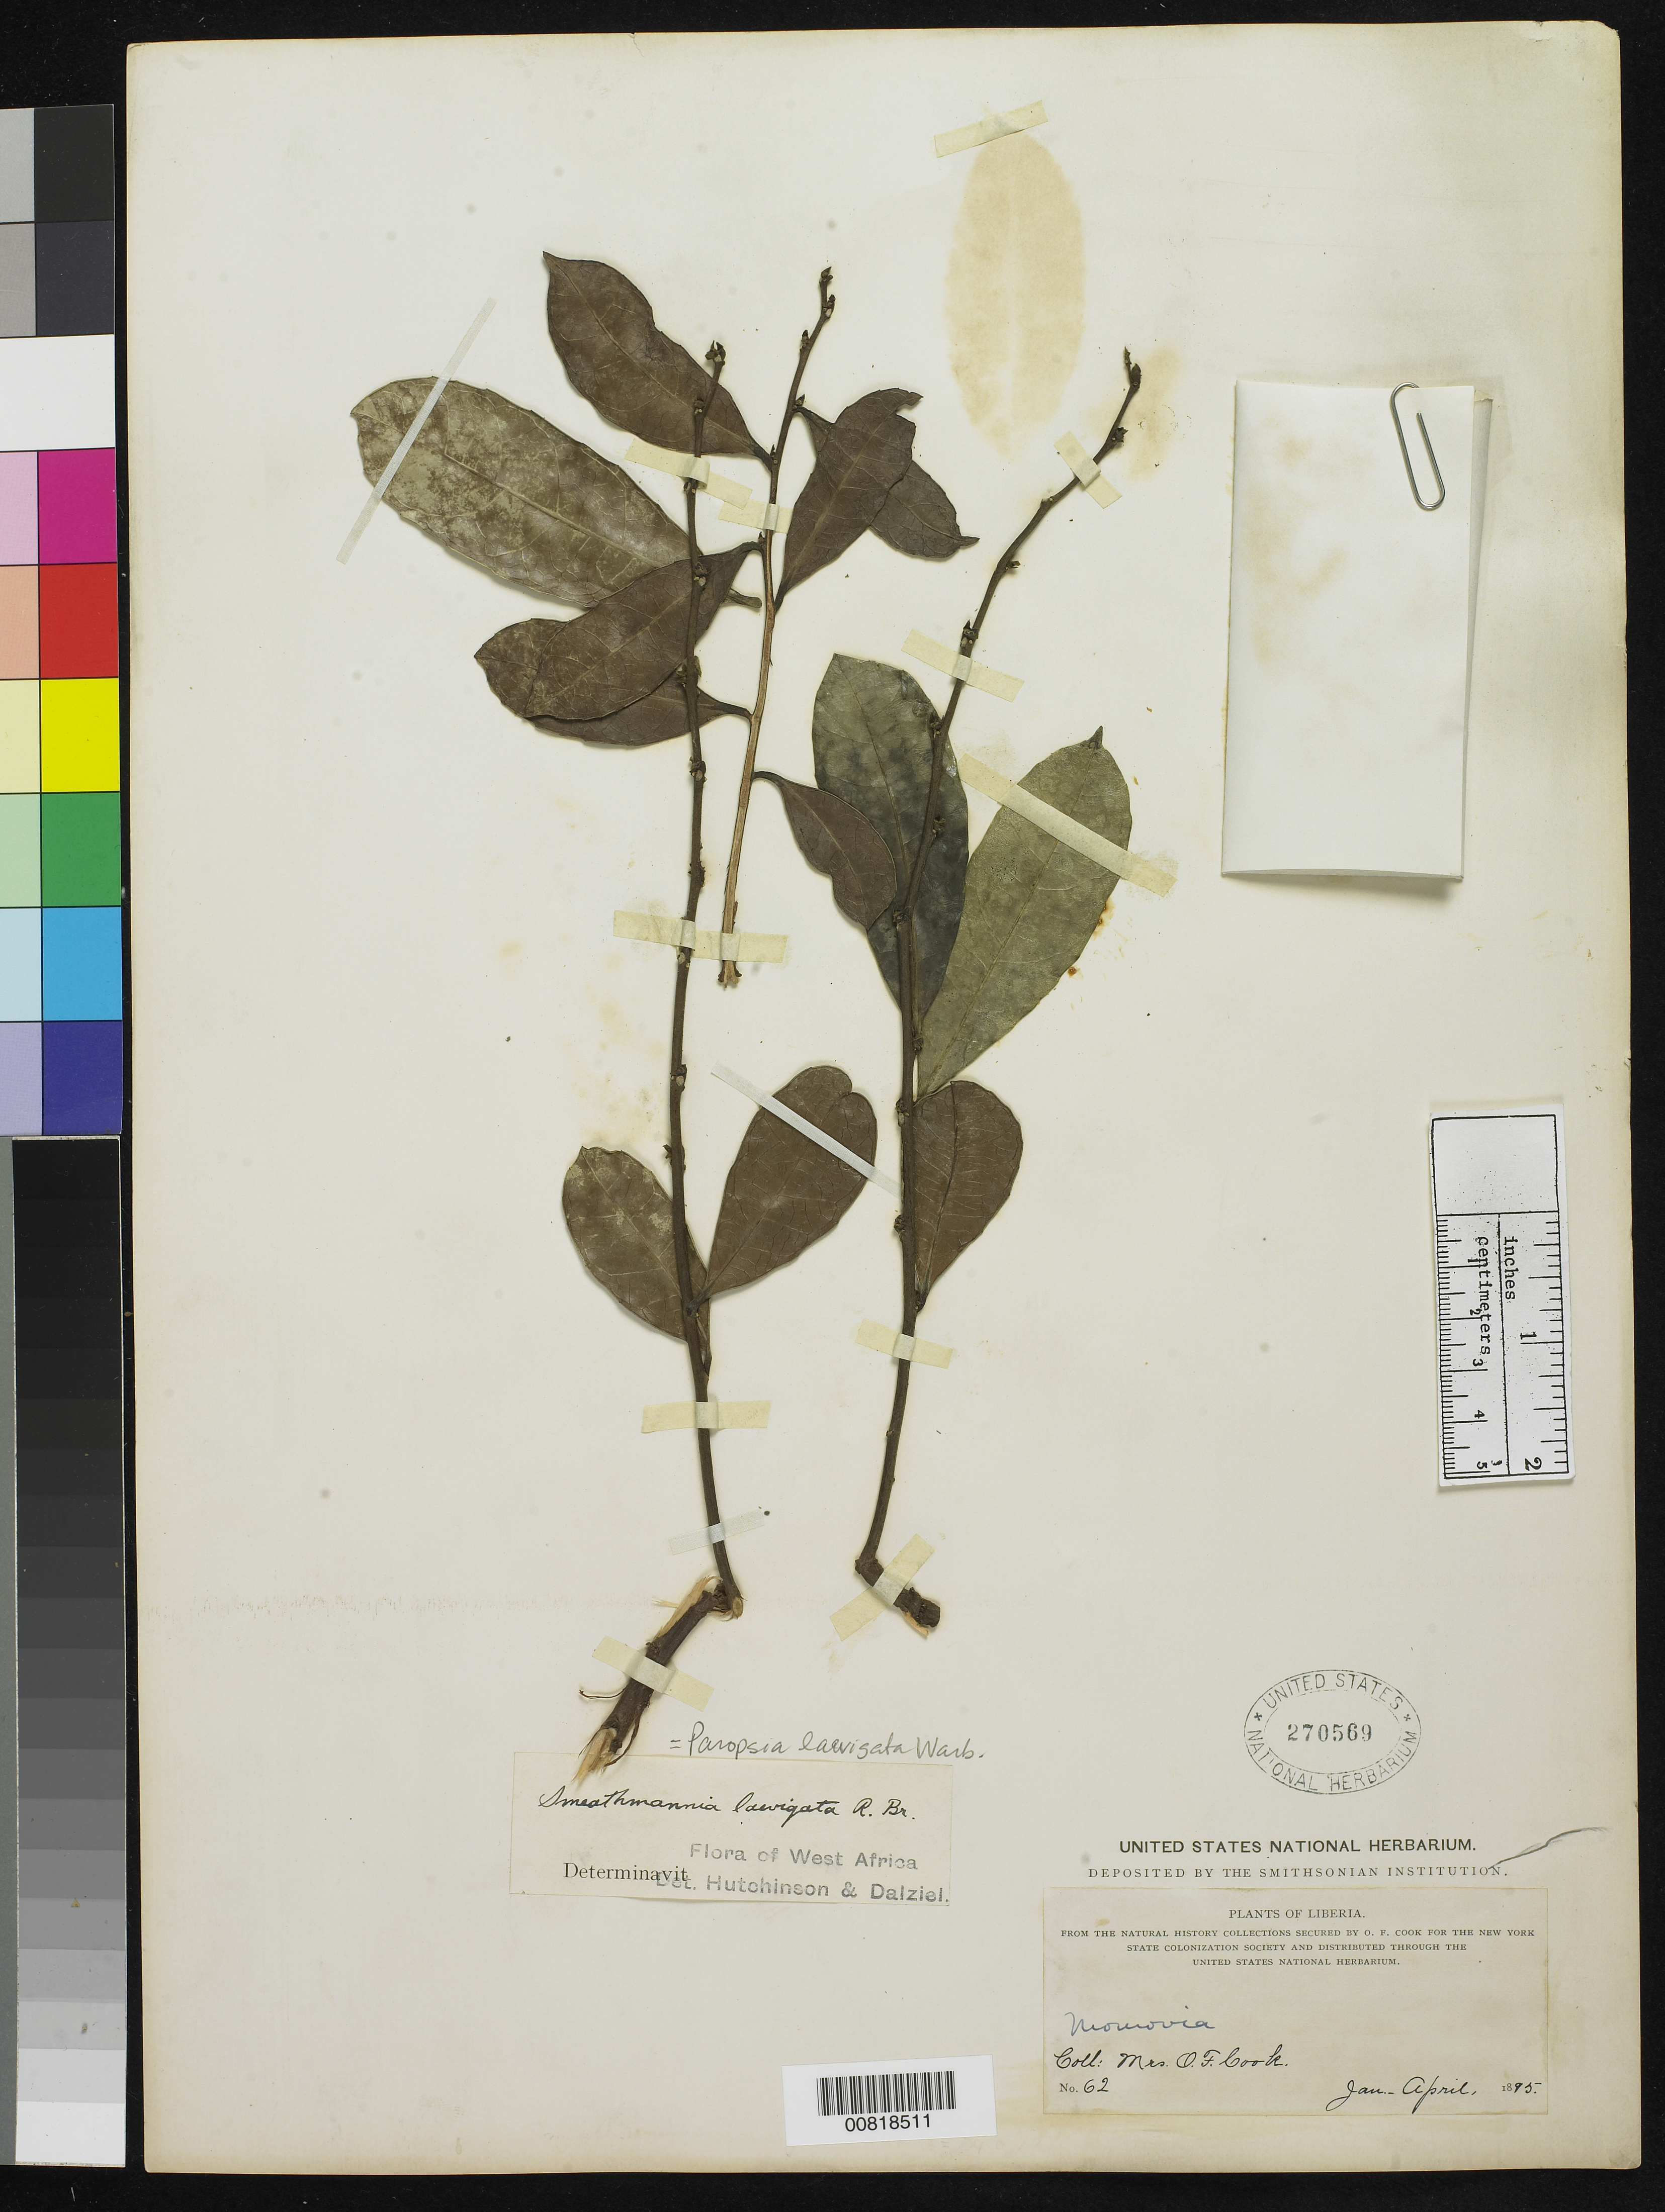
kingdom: Plantae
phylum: Tracheophyta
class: Magnoliopsida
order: Malpighiales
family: Passifloraceae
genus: Paropsia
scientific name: Paropsia laevigata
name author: Warb.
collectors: Alice C. Cook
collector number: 62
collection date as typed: Jan 1895 to -- Apr 1895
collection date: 1895-01/1895-04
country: Liberia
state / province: Montserrado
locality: Monrovia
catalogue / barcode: US 270569